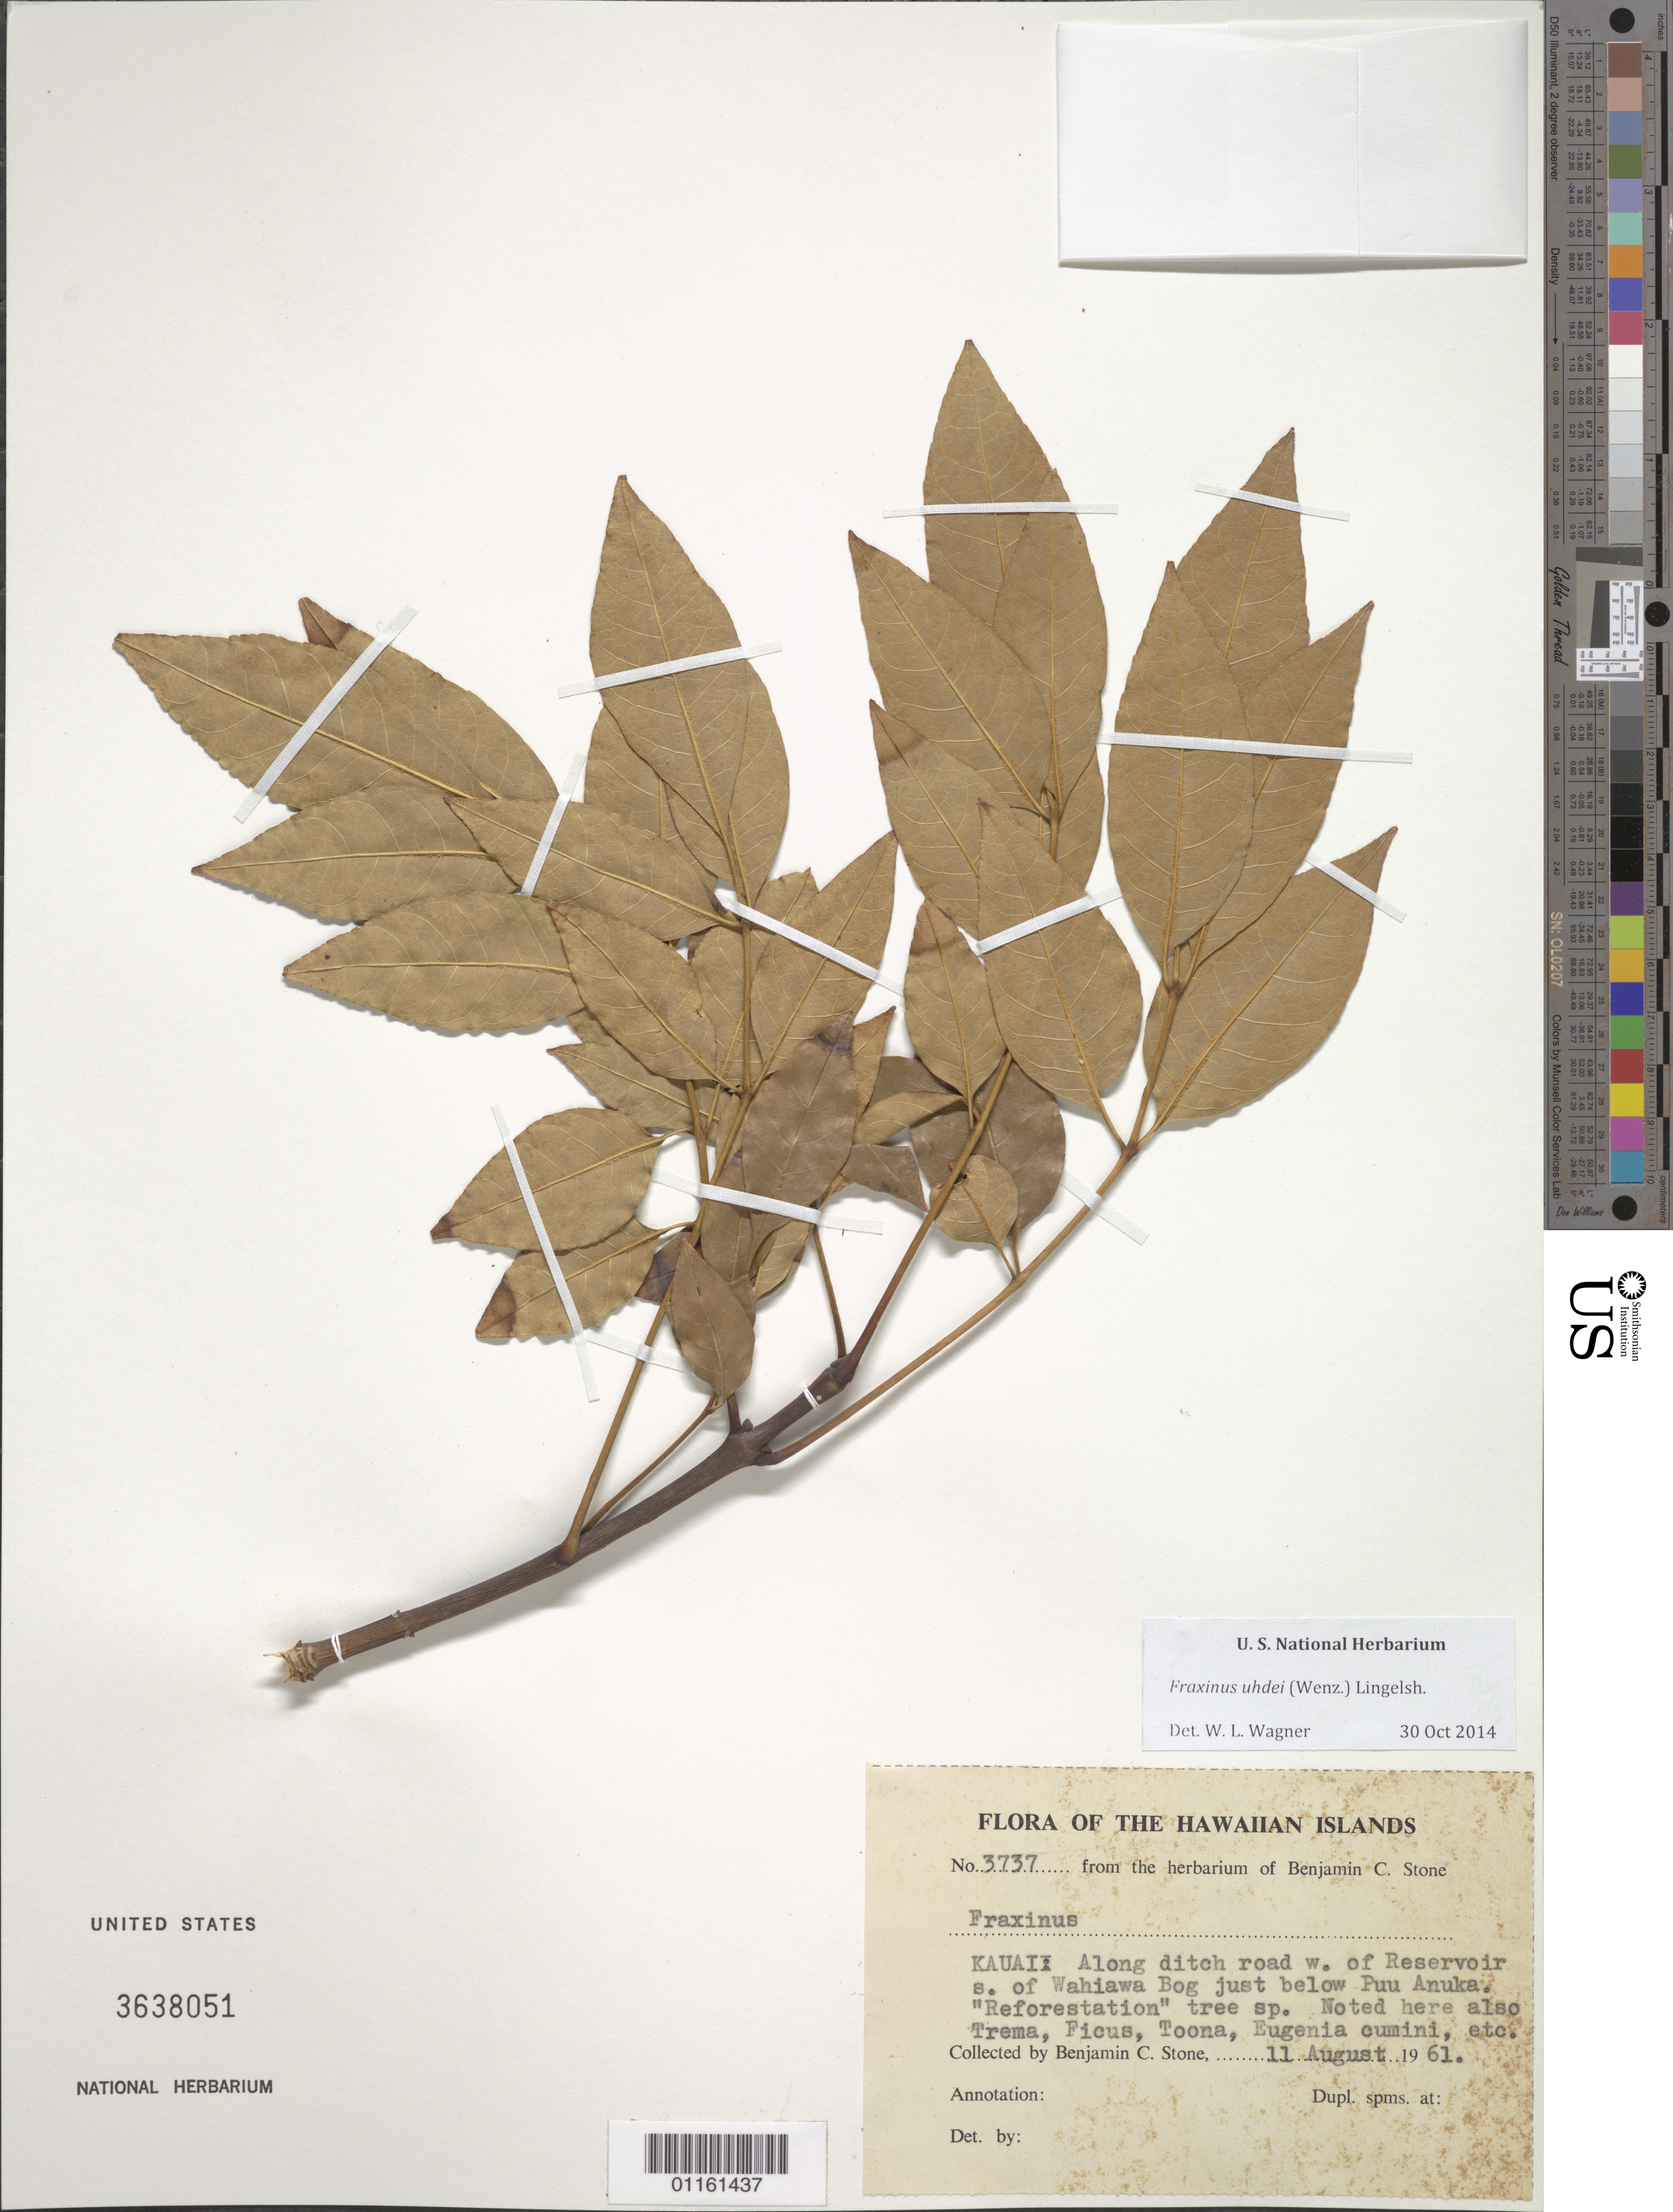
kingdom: Plantae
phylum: Tracheophyta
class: Magnoliopsida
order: Lamiales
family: Oleaceae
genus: Fraxinus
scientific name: Fraxinus uhdei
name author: (Wenz.) Lingelsh.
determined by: Wagner, W. L., (BOT), Smithsonian Institution - National Museum of Natural History (UNITED STATES)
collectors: B. C. Stone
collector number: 3737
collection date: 1961-08-11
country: United States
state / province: Hawaii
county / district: Kaui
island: Kaua'i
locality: Along ditch road w. of Reservoir s. of Wahiawa Bog just below Puu Anuka.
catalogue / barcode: US 3638051